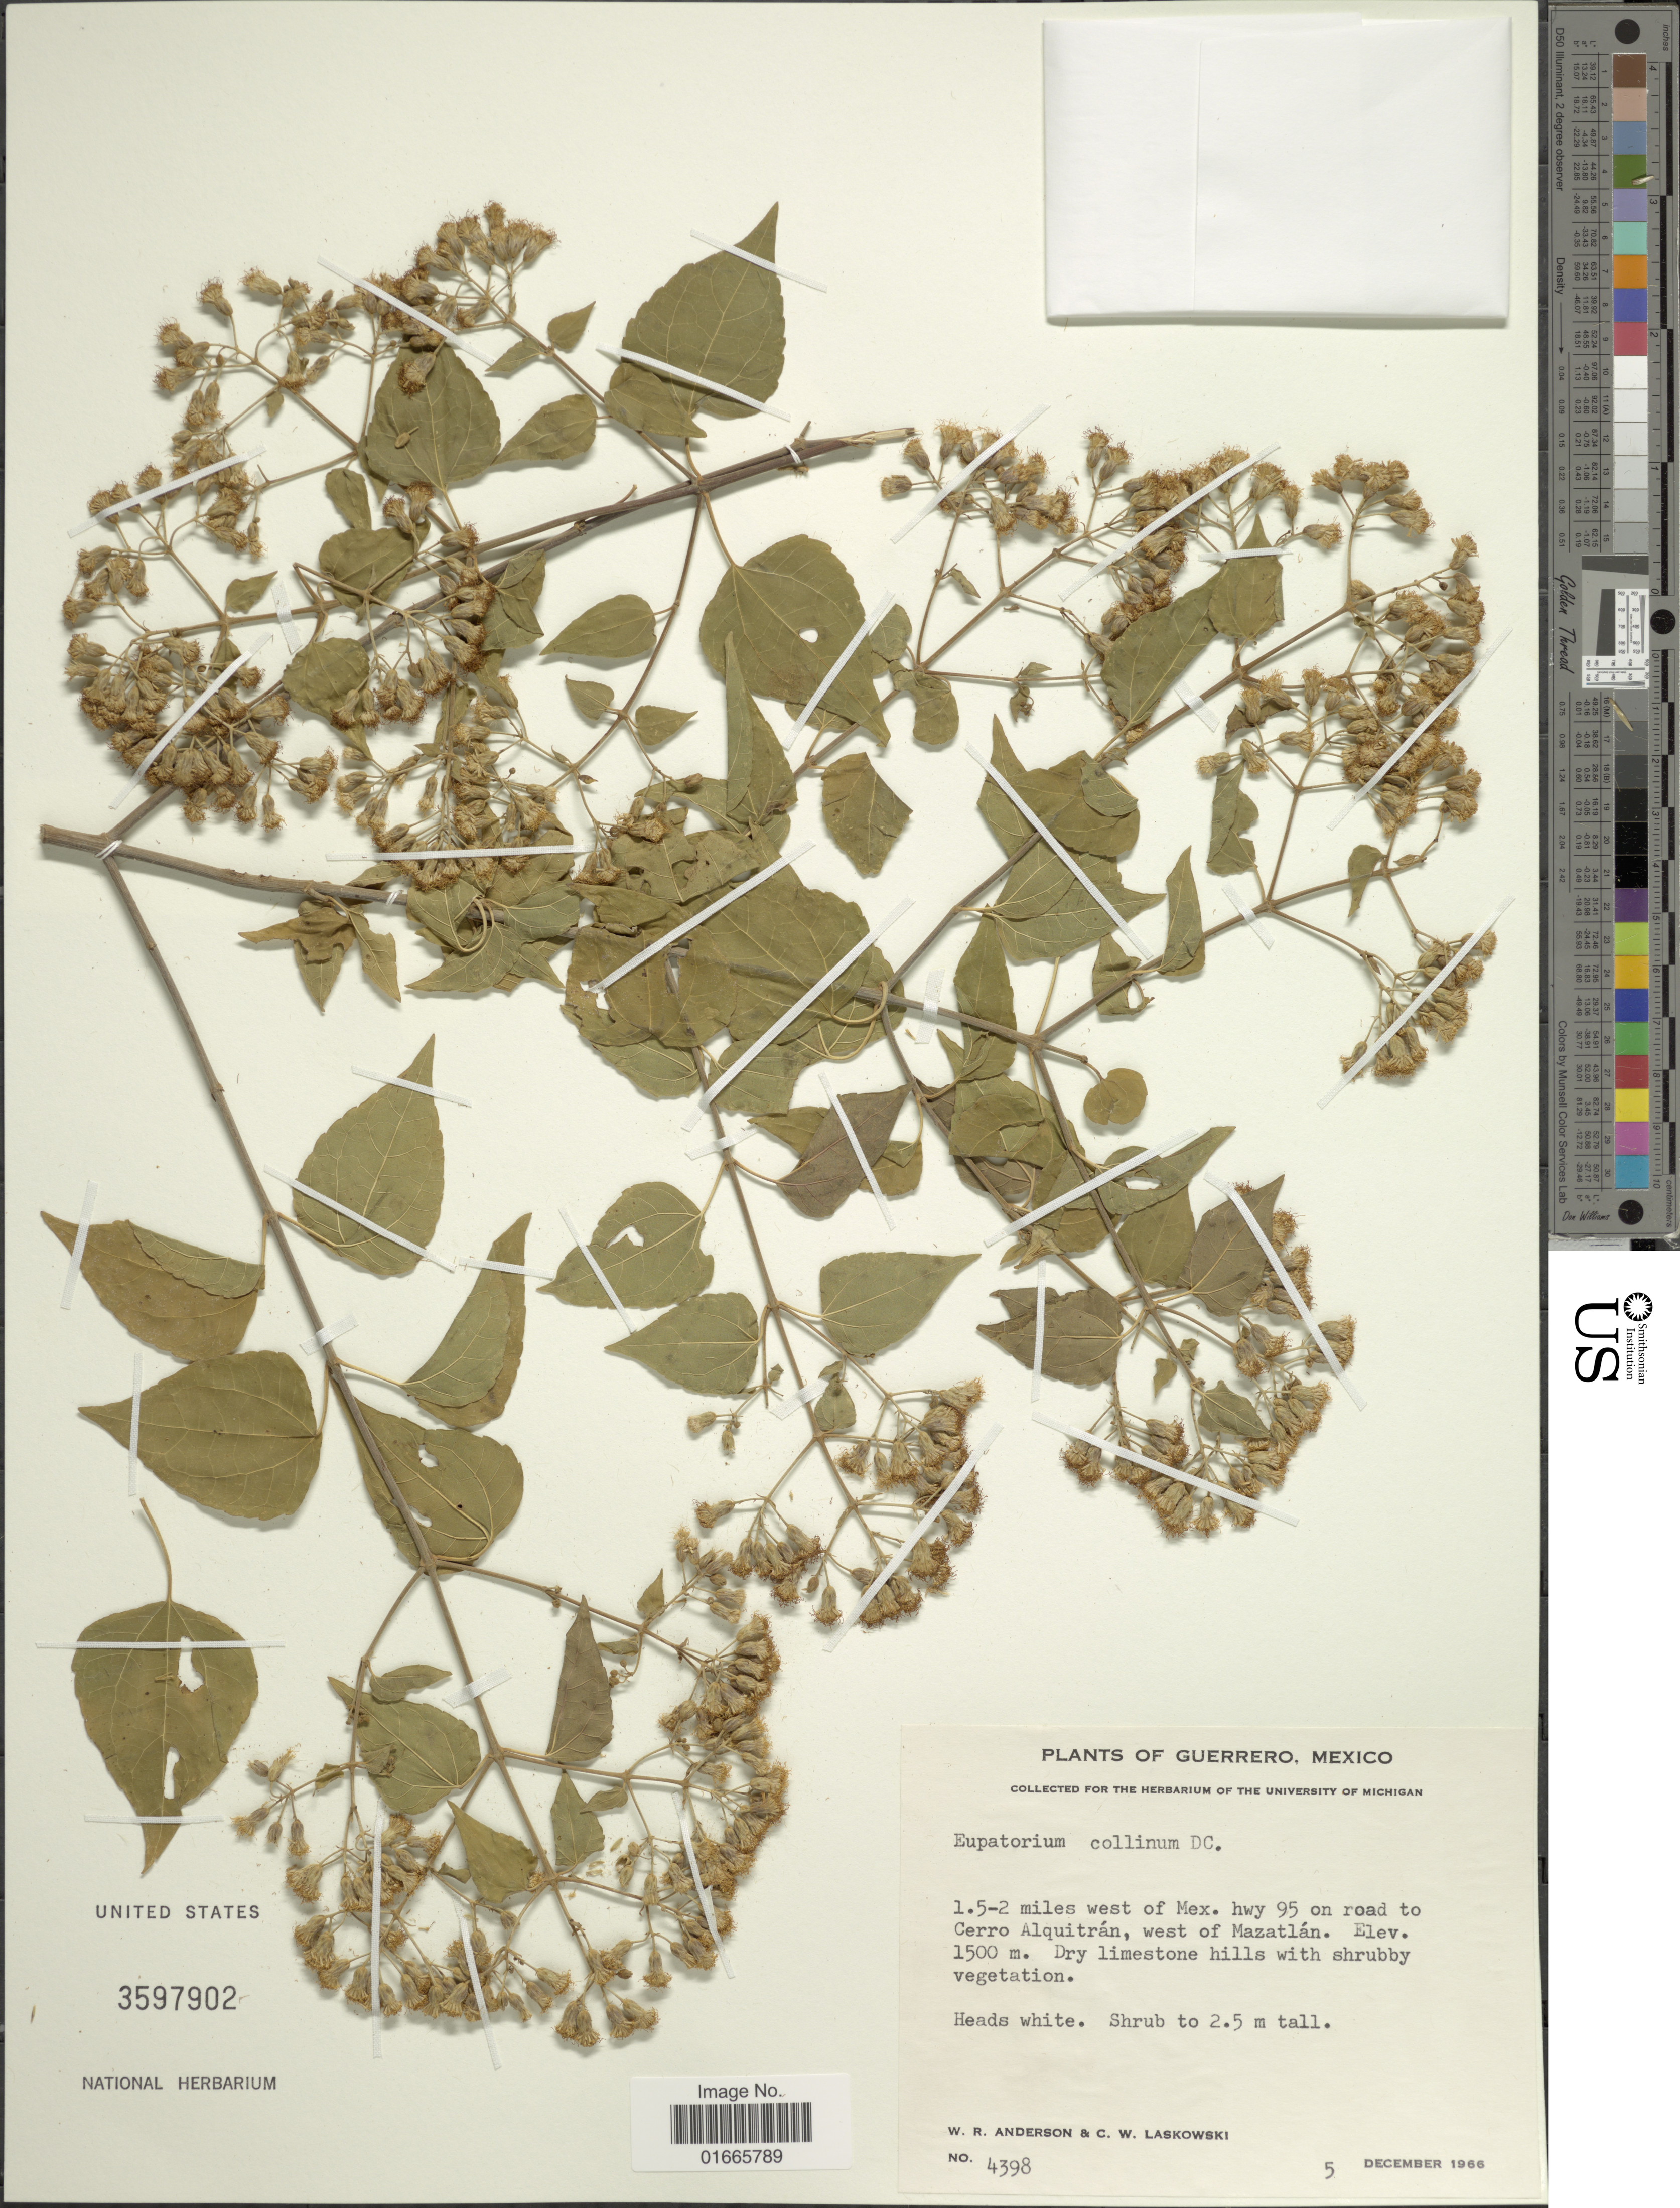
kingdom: Plantae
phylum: Tracheophyta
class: Magnoliopsida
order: Asterales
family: Asteraceae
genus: Chromolaena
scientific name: Chromolaena collina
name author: (DC.) R.M. King & H. Rob.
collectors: W. Anderson & C. Laskowski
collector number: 4398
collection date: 1966-12-05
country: Mexico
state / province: Guerrero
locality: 1.5-2 miles west of Mex. Hwy 95 on road to Cerro Alquitran, West of Mazatlan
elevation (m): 1500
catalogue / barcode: US 3597902